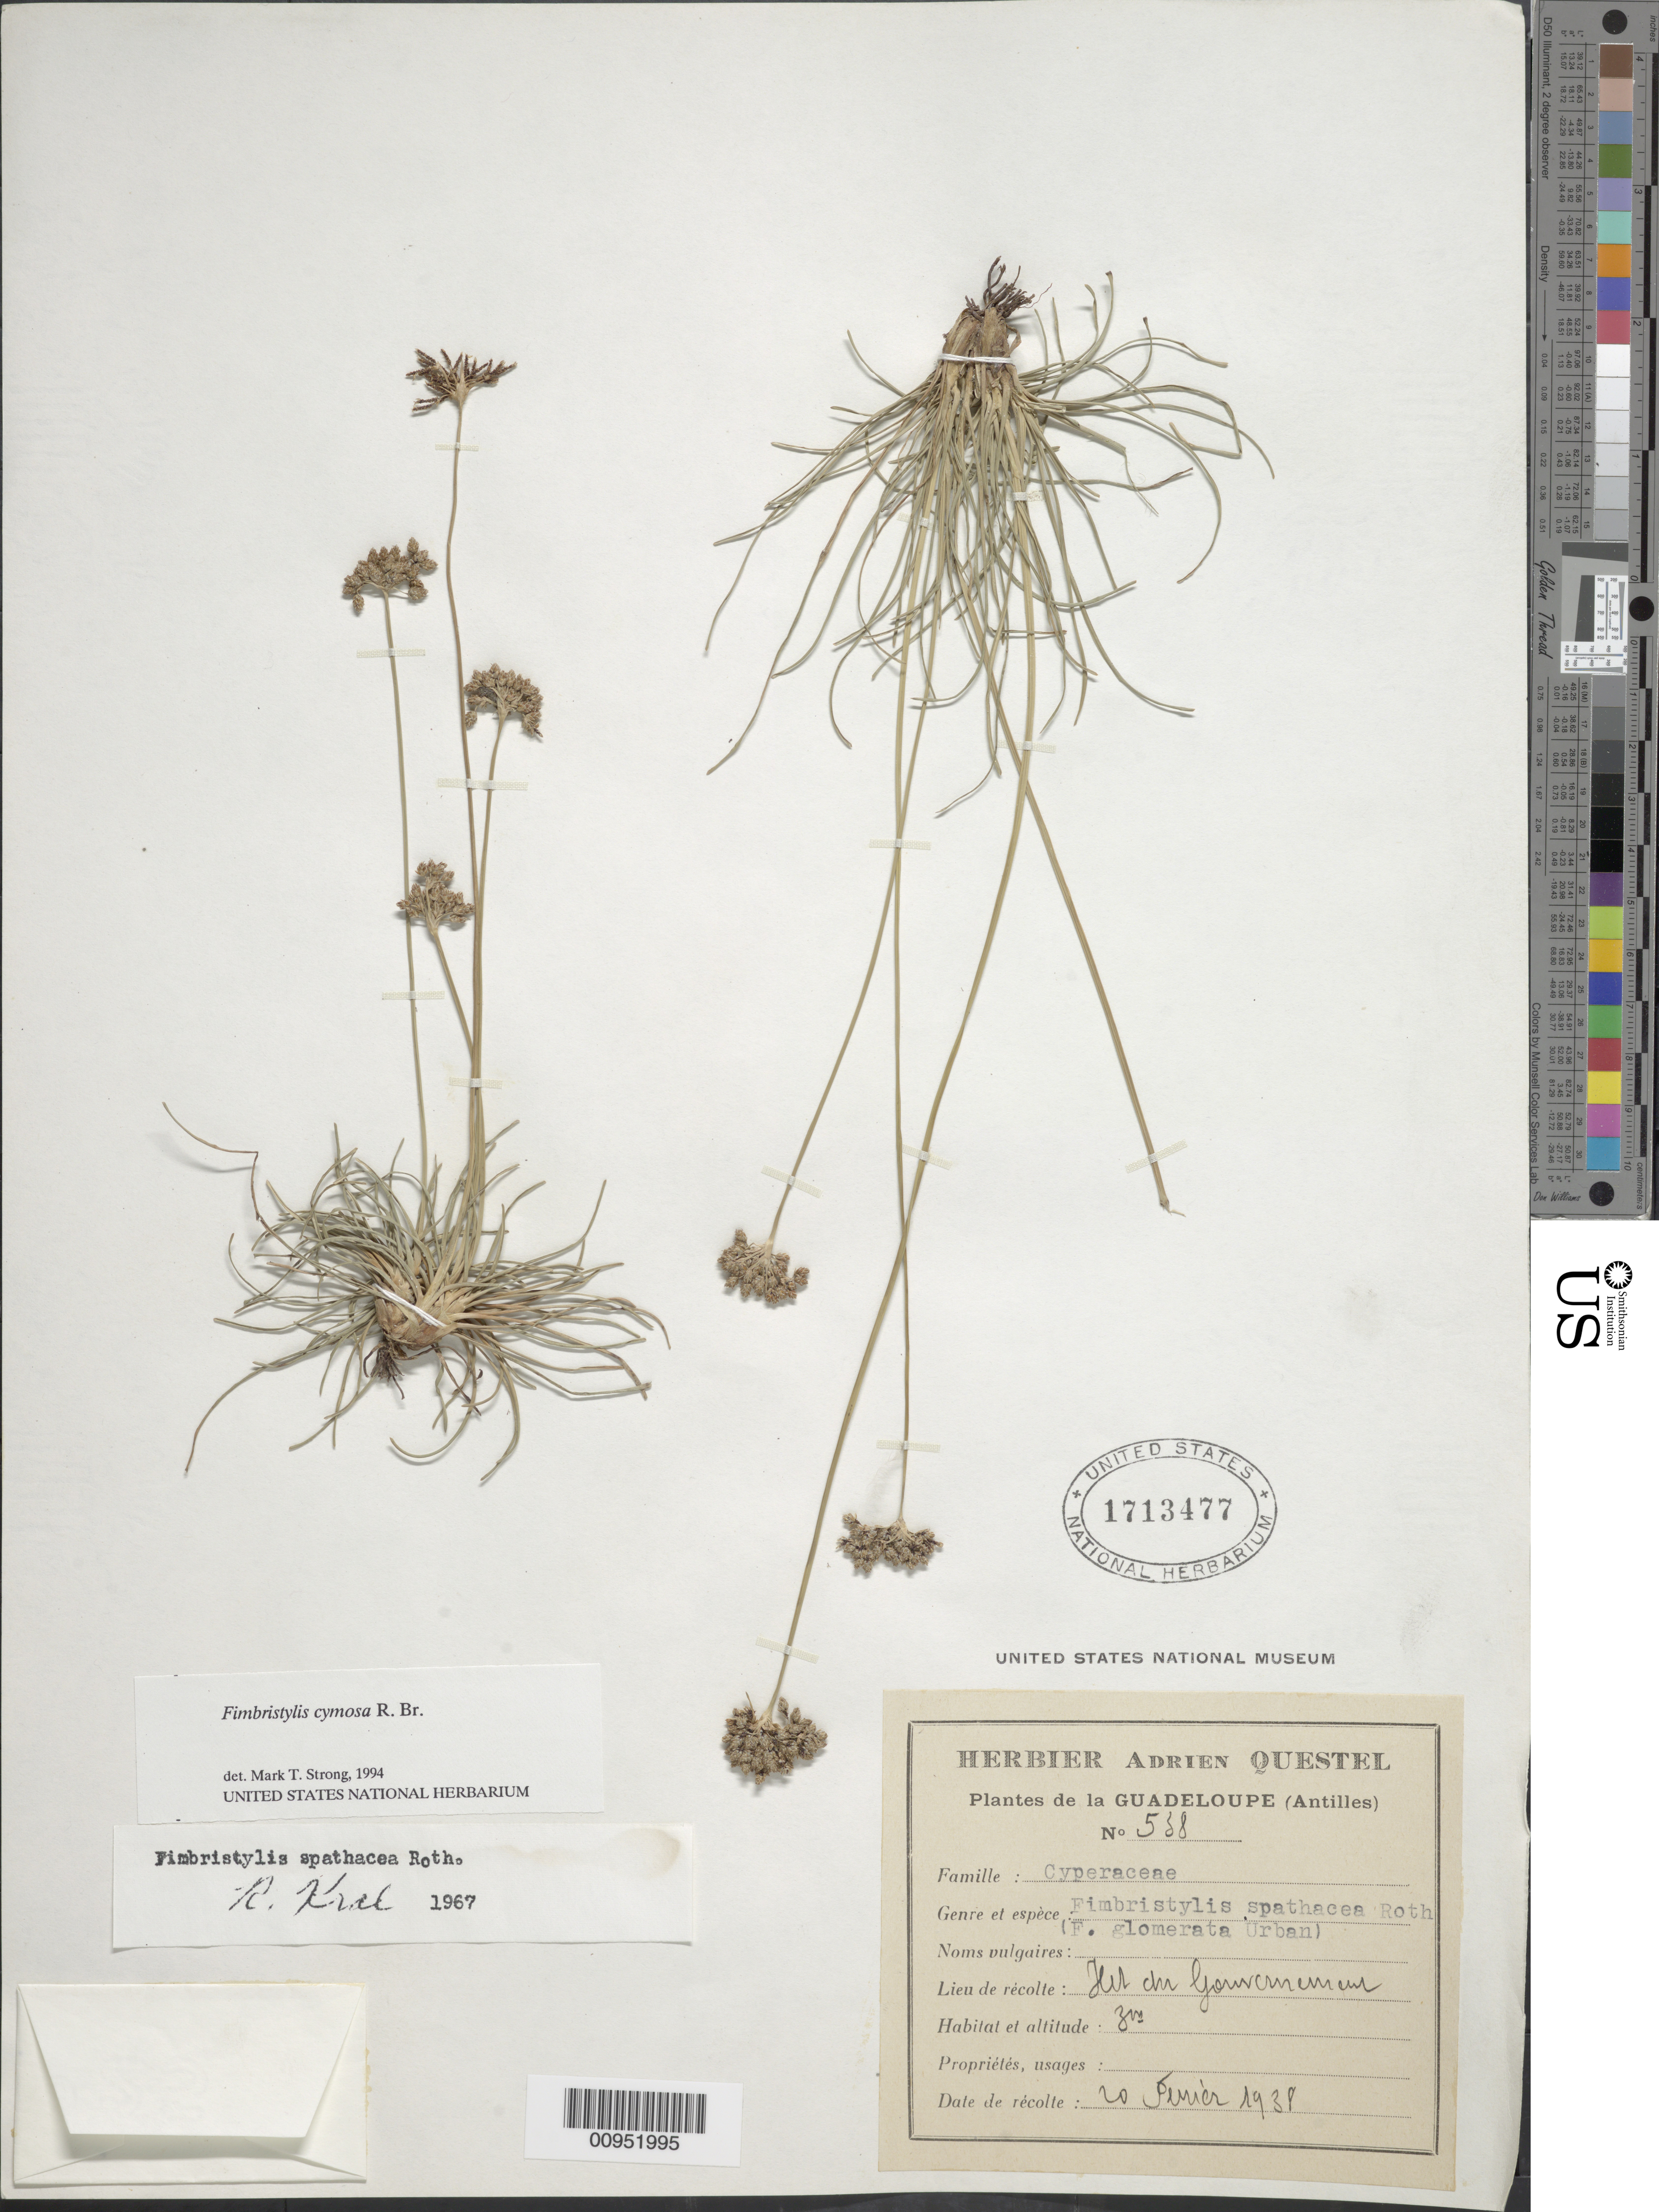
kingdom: Plantae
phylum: Tracheophyta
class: Liliopsida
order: Poales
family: Cyperaceae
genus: Fimbristylis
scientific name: Fimbristylis cymosa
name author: R. Br.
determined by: Strong, M. T., (US), Smithsonian Institution - National Museum of Natural History (UNITED STATES)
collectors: A. Questel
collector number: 538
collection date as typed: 20 Feb 1938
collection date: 1938-02-20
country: Guadeloupe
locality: "… du ……"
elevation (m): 3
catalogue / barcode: US 1713477